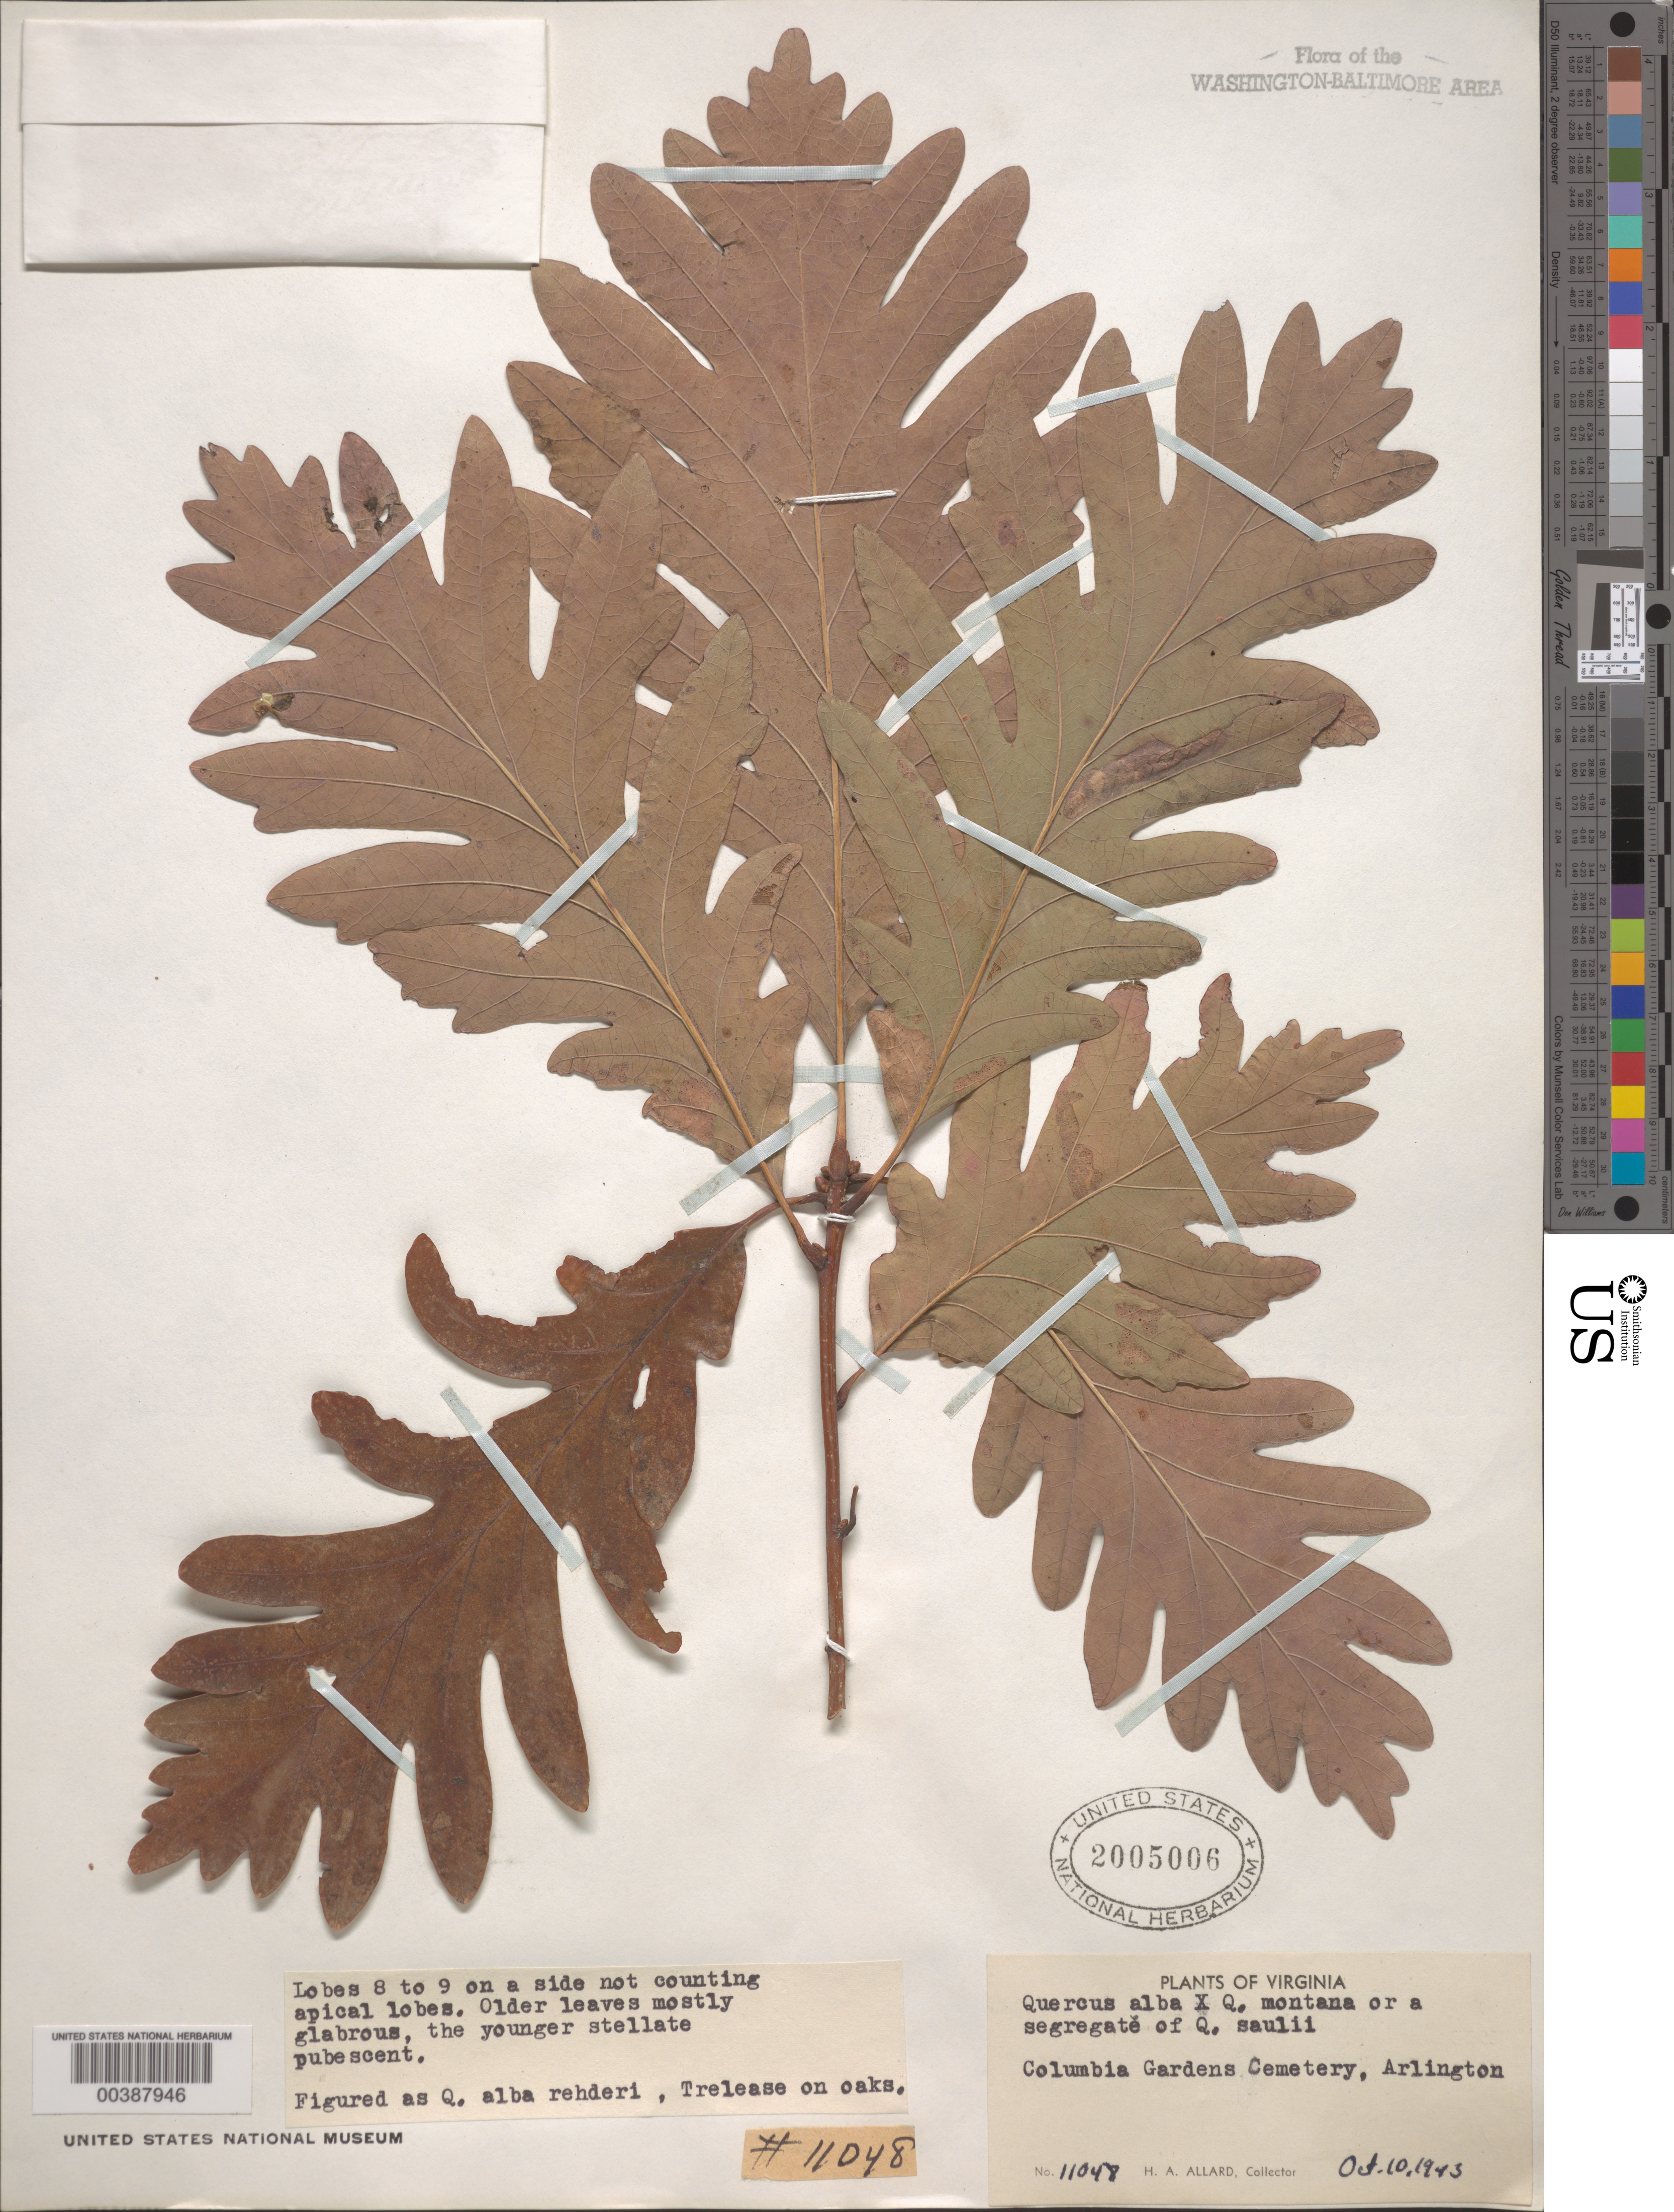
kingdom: Plantae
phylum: Tracheophyta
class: Magnoliopsida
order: Fagales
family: Fagaceae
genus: Quercus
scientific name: Quercus x saulii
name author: C. K. Schneider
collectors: H. A. Allard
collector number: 11048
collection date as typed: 10 Oct 1943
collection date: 1943-10-10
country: United States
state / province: Virginia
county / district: Arlington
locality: Columbia Gardens Cemetery Arlington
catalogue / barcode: US 2005006